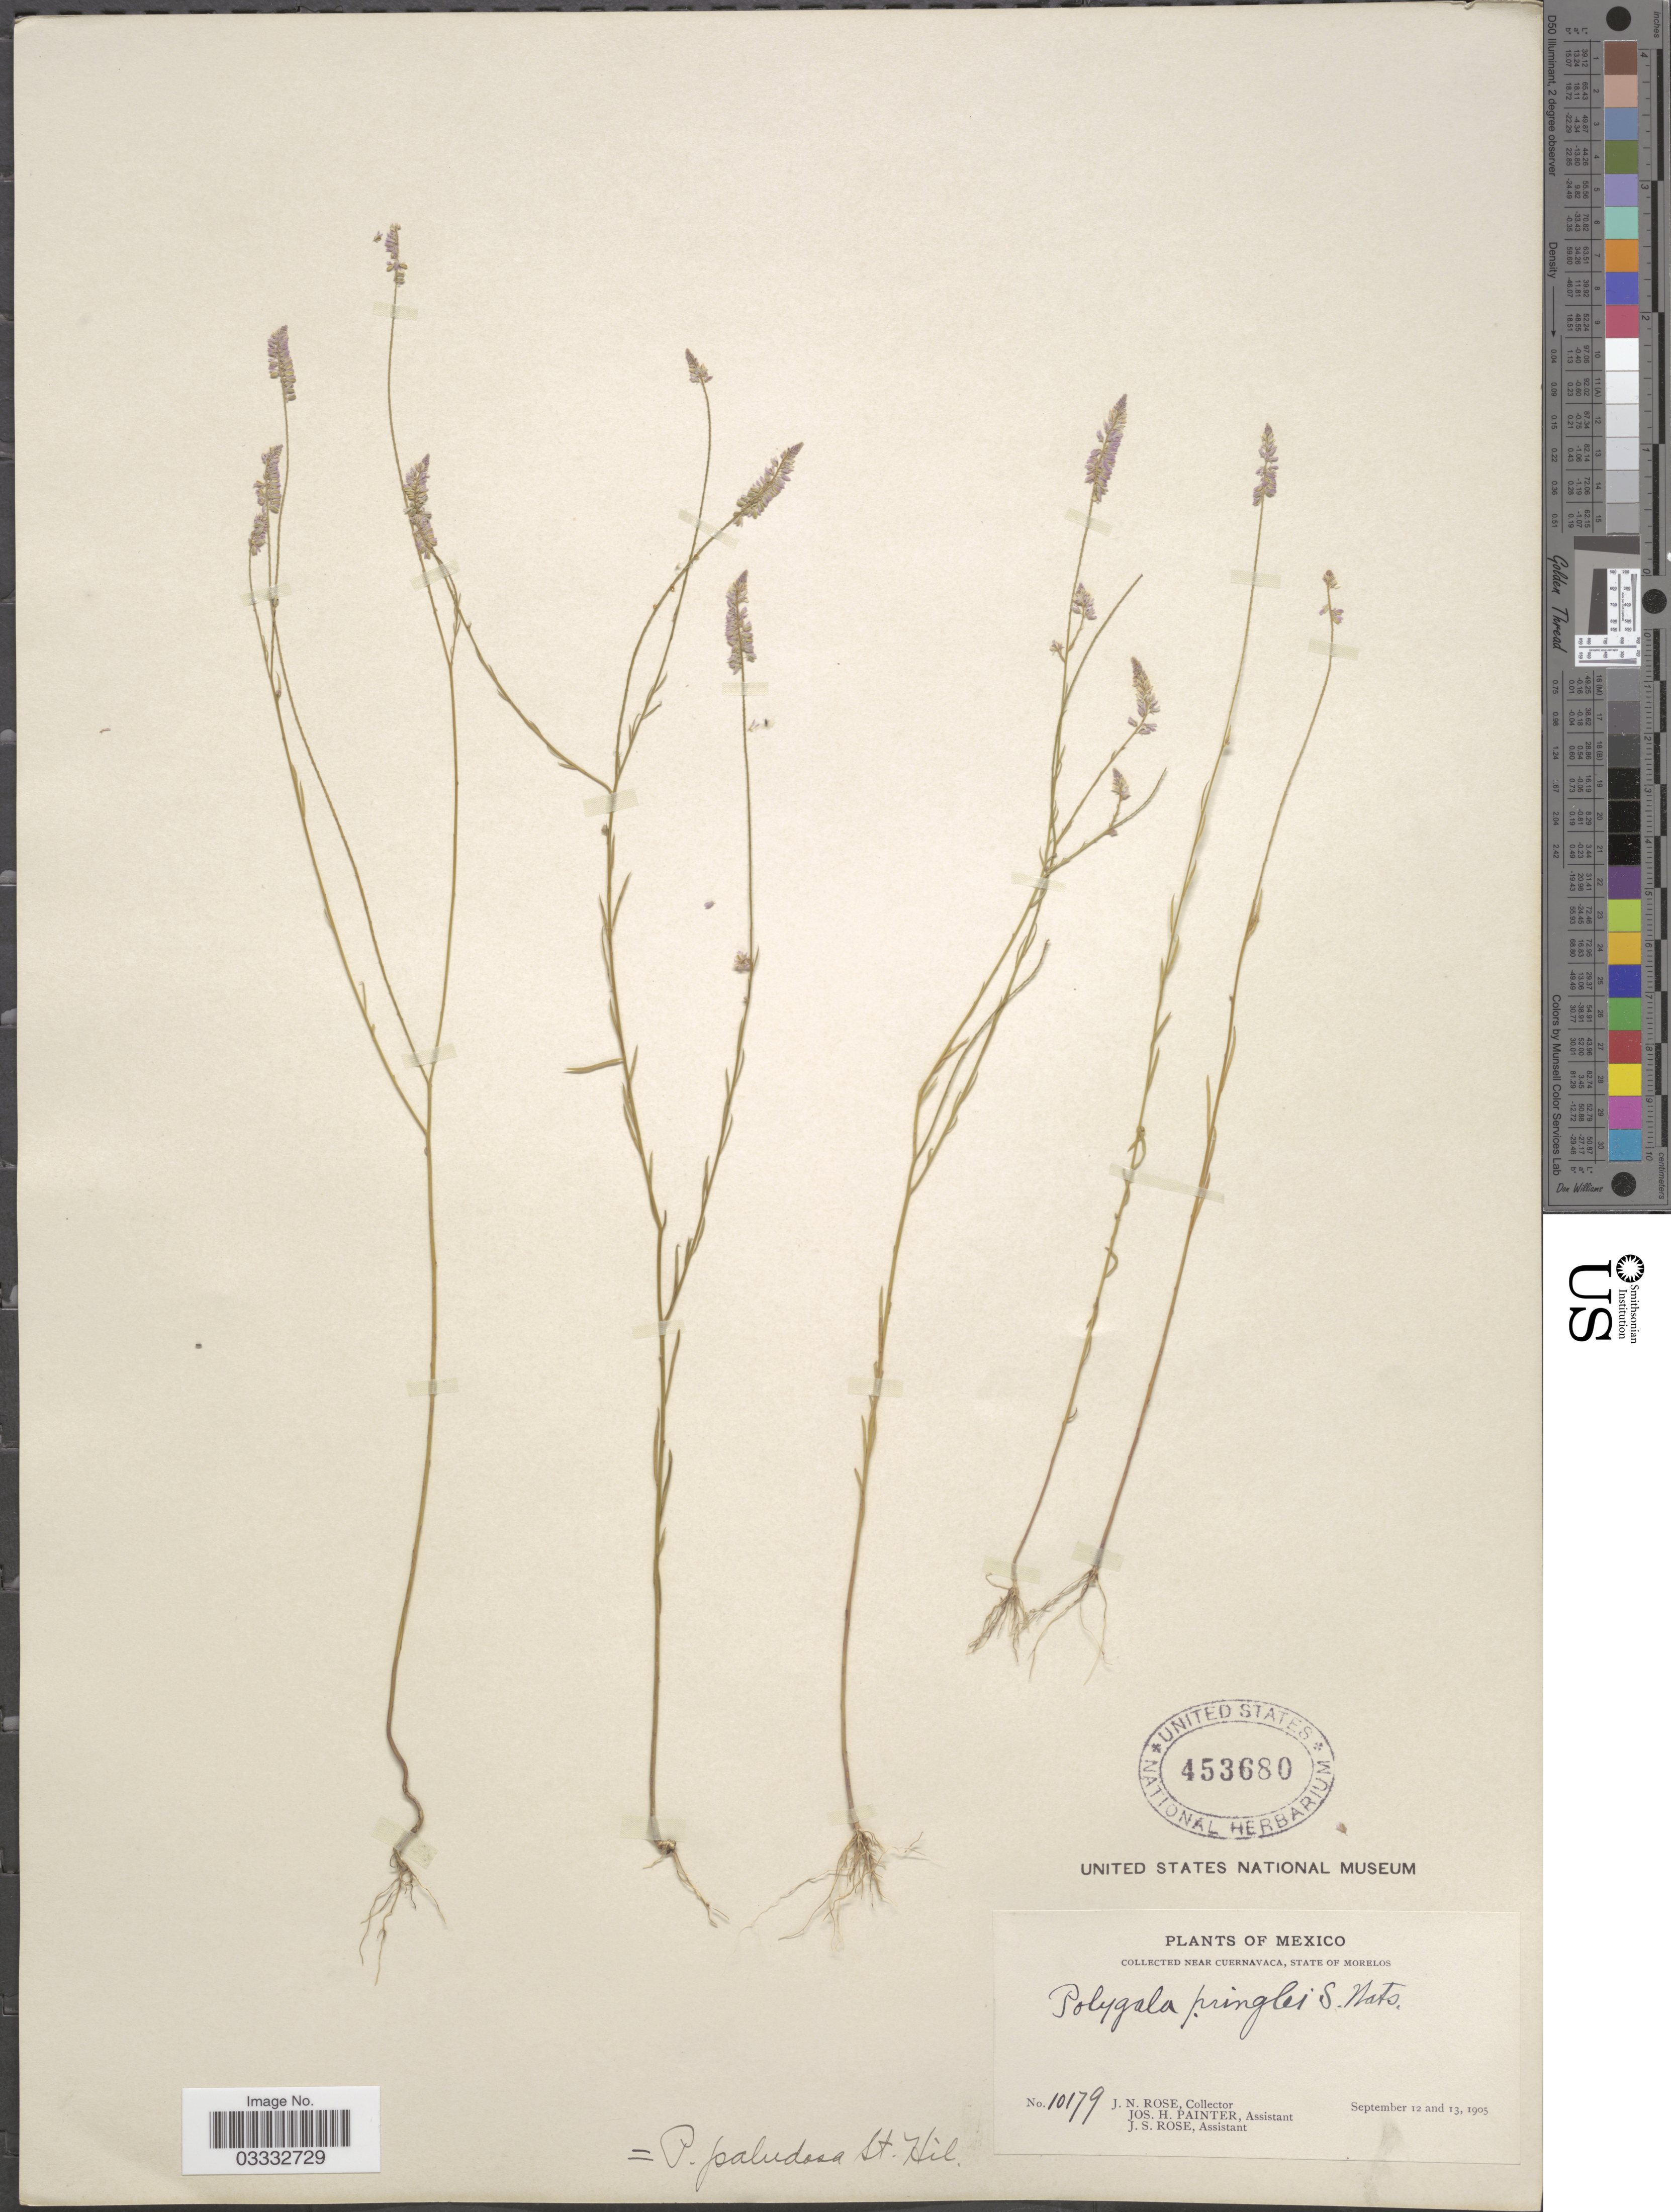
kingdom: Plantae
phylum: Tracheophyta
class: Magnoliopsida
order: Fabales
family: Polygalaceae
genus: Polygala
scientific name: Polygala leptocaulis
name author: Torr. & A. Gray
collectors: J. N. Rose, J. H. Painter & J. S. Rose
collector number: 10179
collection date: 1905-09-12/1905-09-13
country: Mexico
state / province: Morelos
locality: Near Cuernavaca.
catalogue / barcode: US 453680